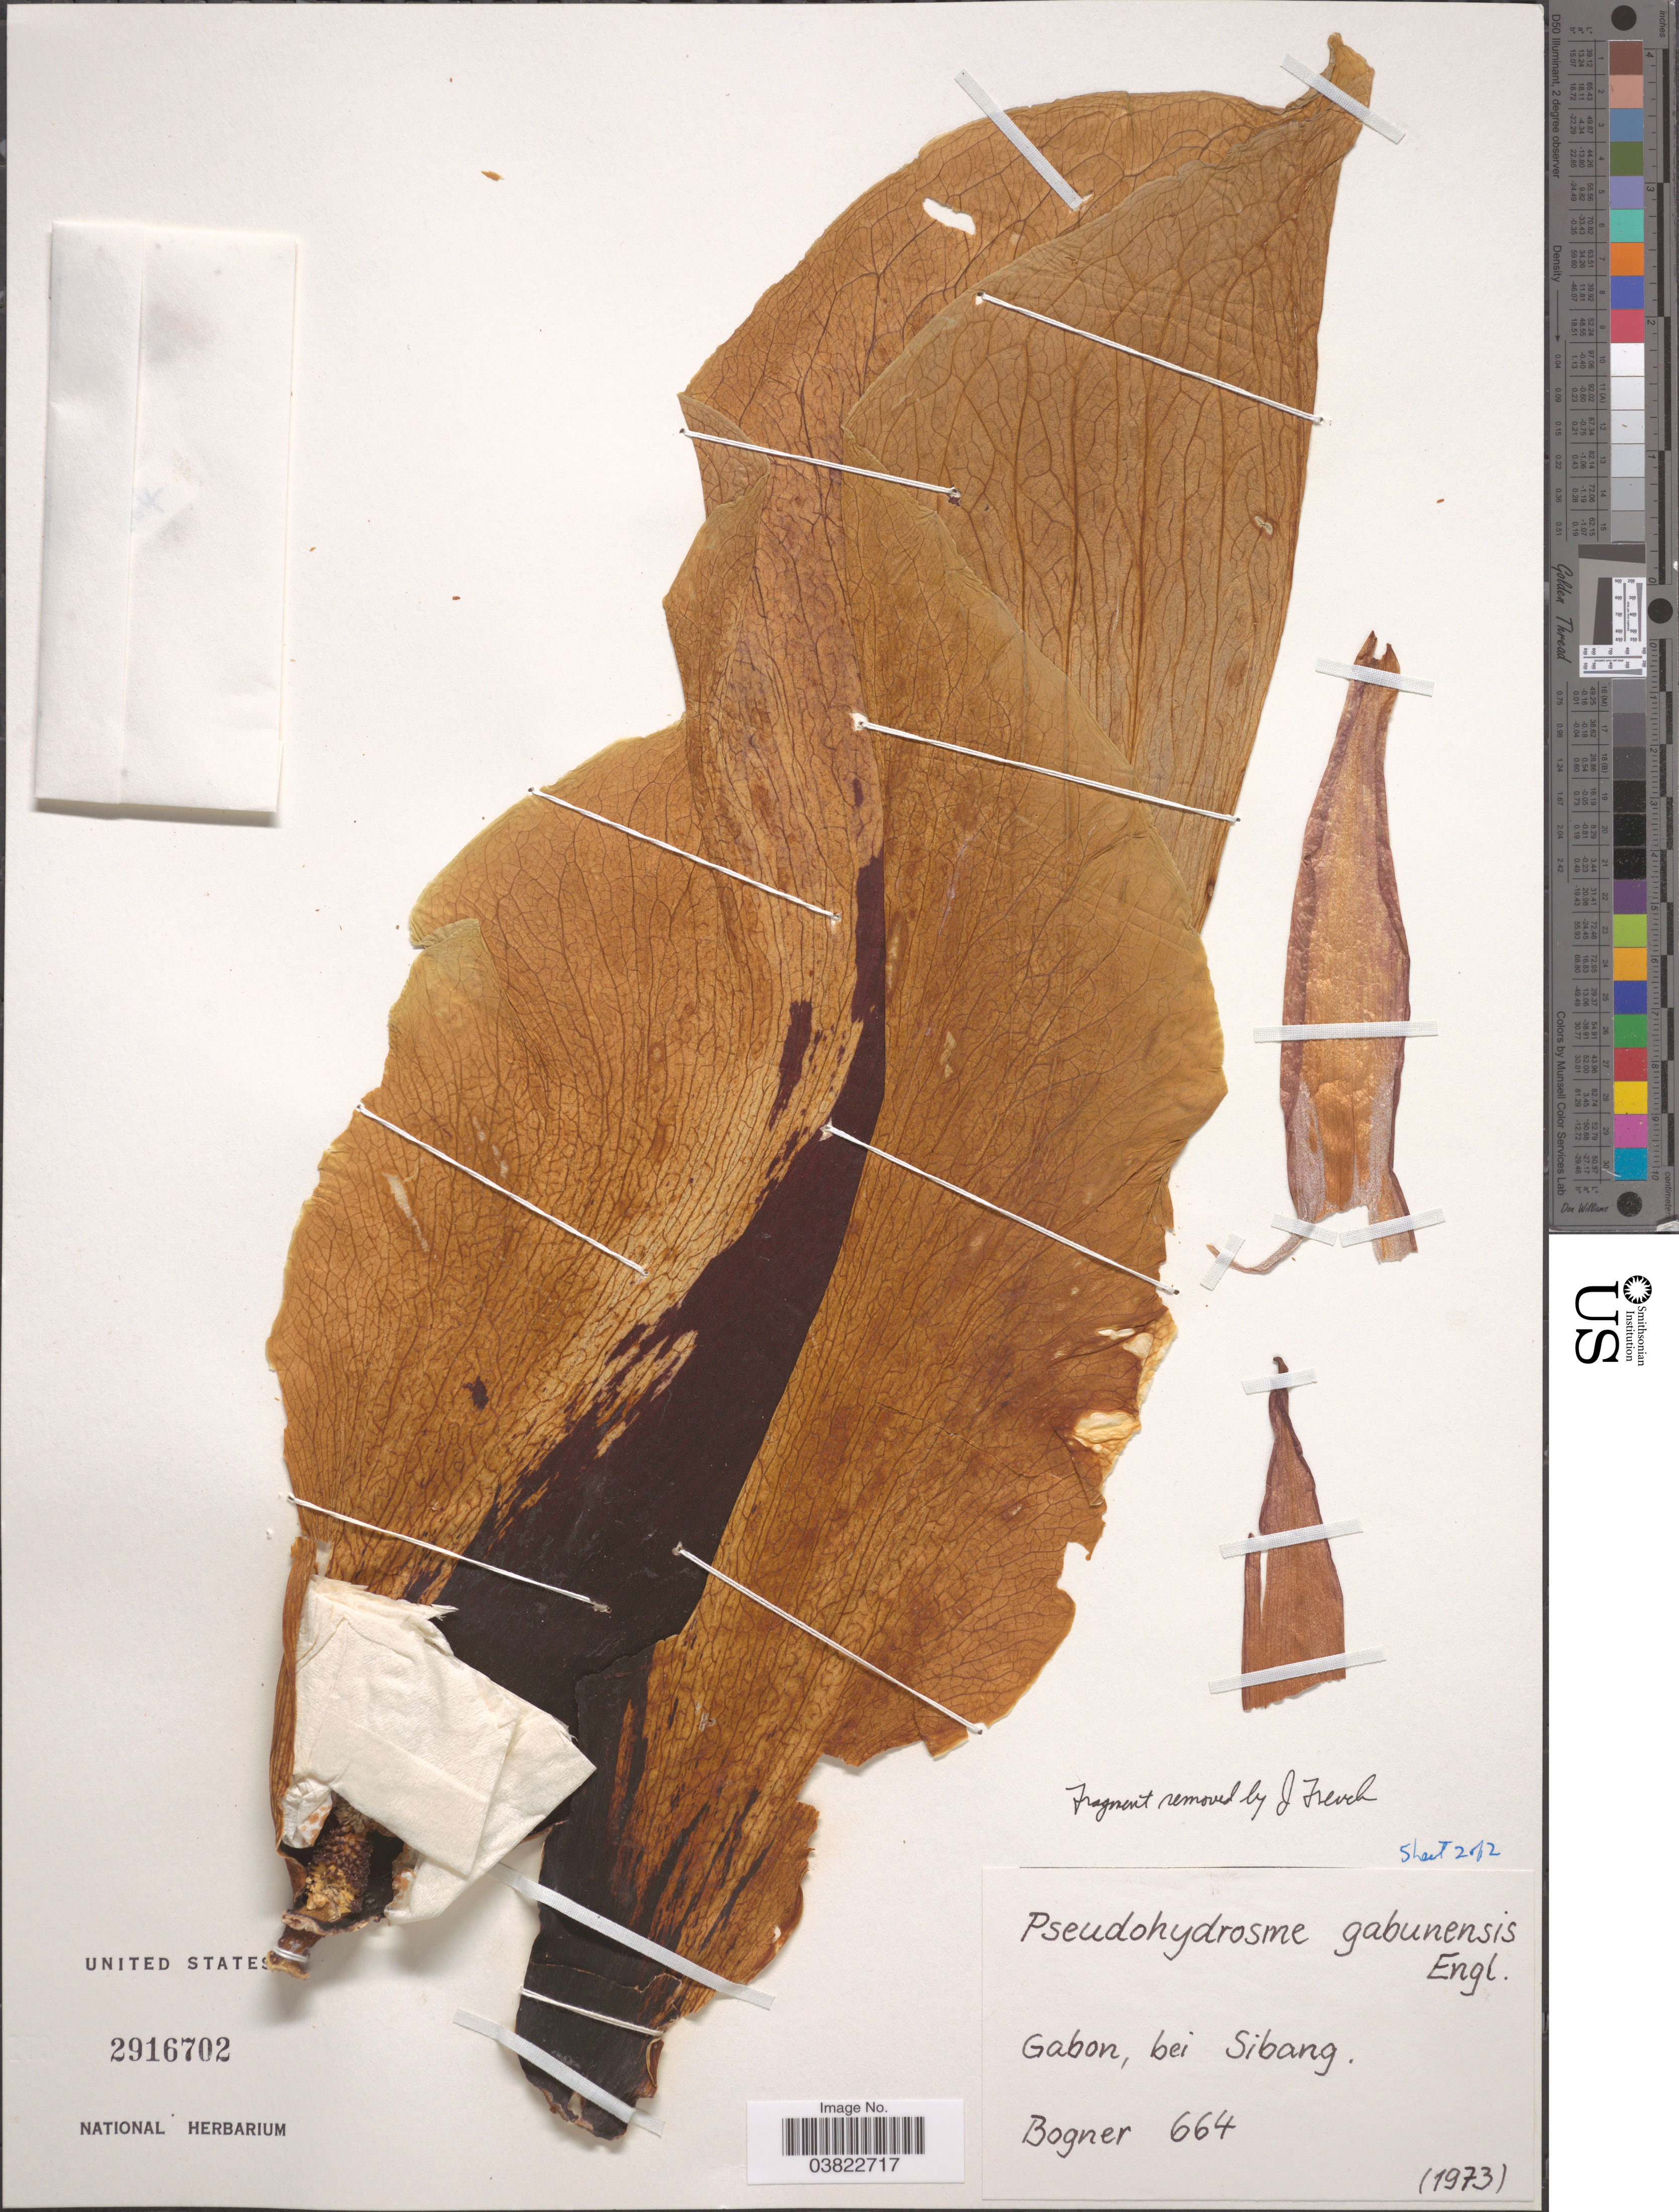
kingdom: Plantae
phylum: Tracheophyta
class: Liliopsida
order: Alismatales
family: Araceae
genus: Pseudohydrosme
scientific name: Pseudohydrosme gabunensis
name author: Engl.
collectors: Bogner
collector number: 664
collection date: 1973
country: Gabon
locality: Bei Sibang.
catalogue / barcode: US 2916702